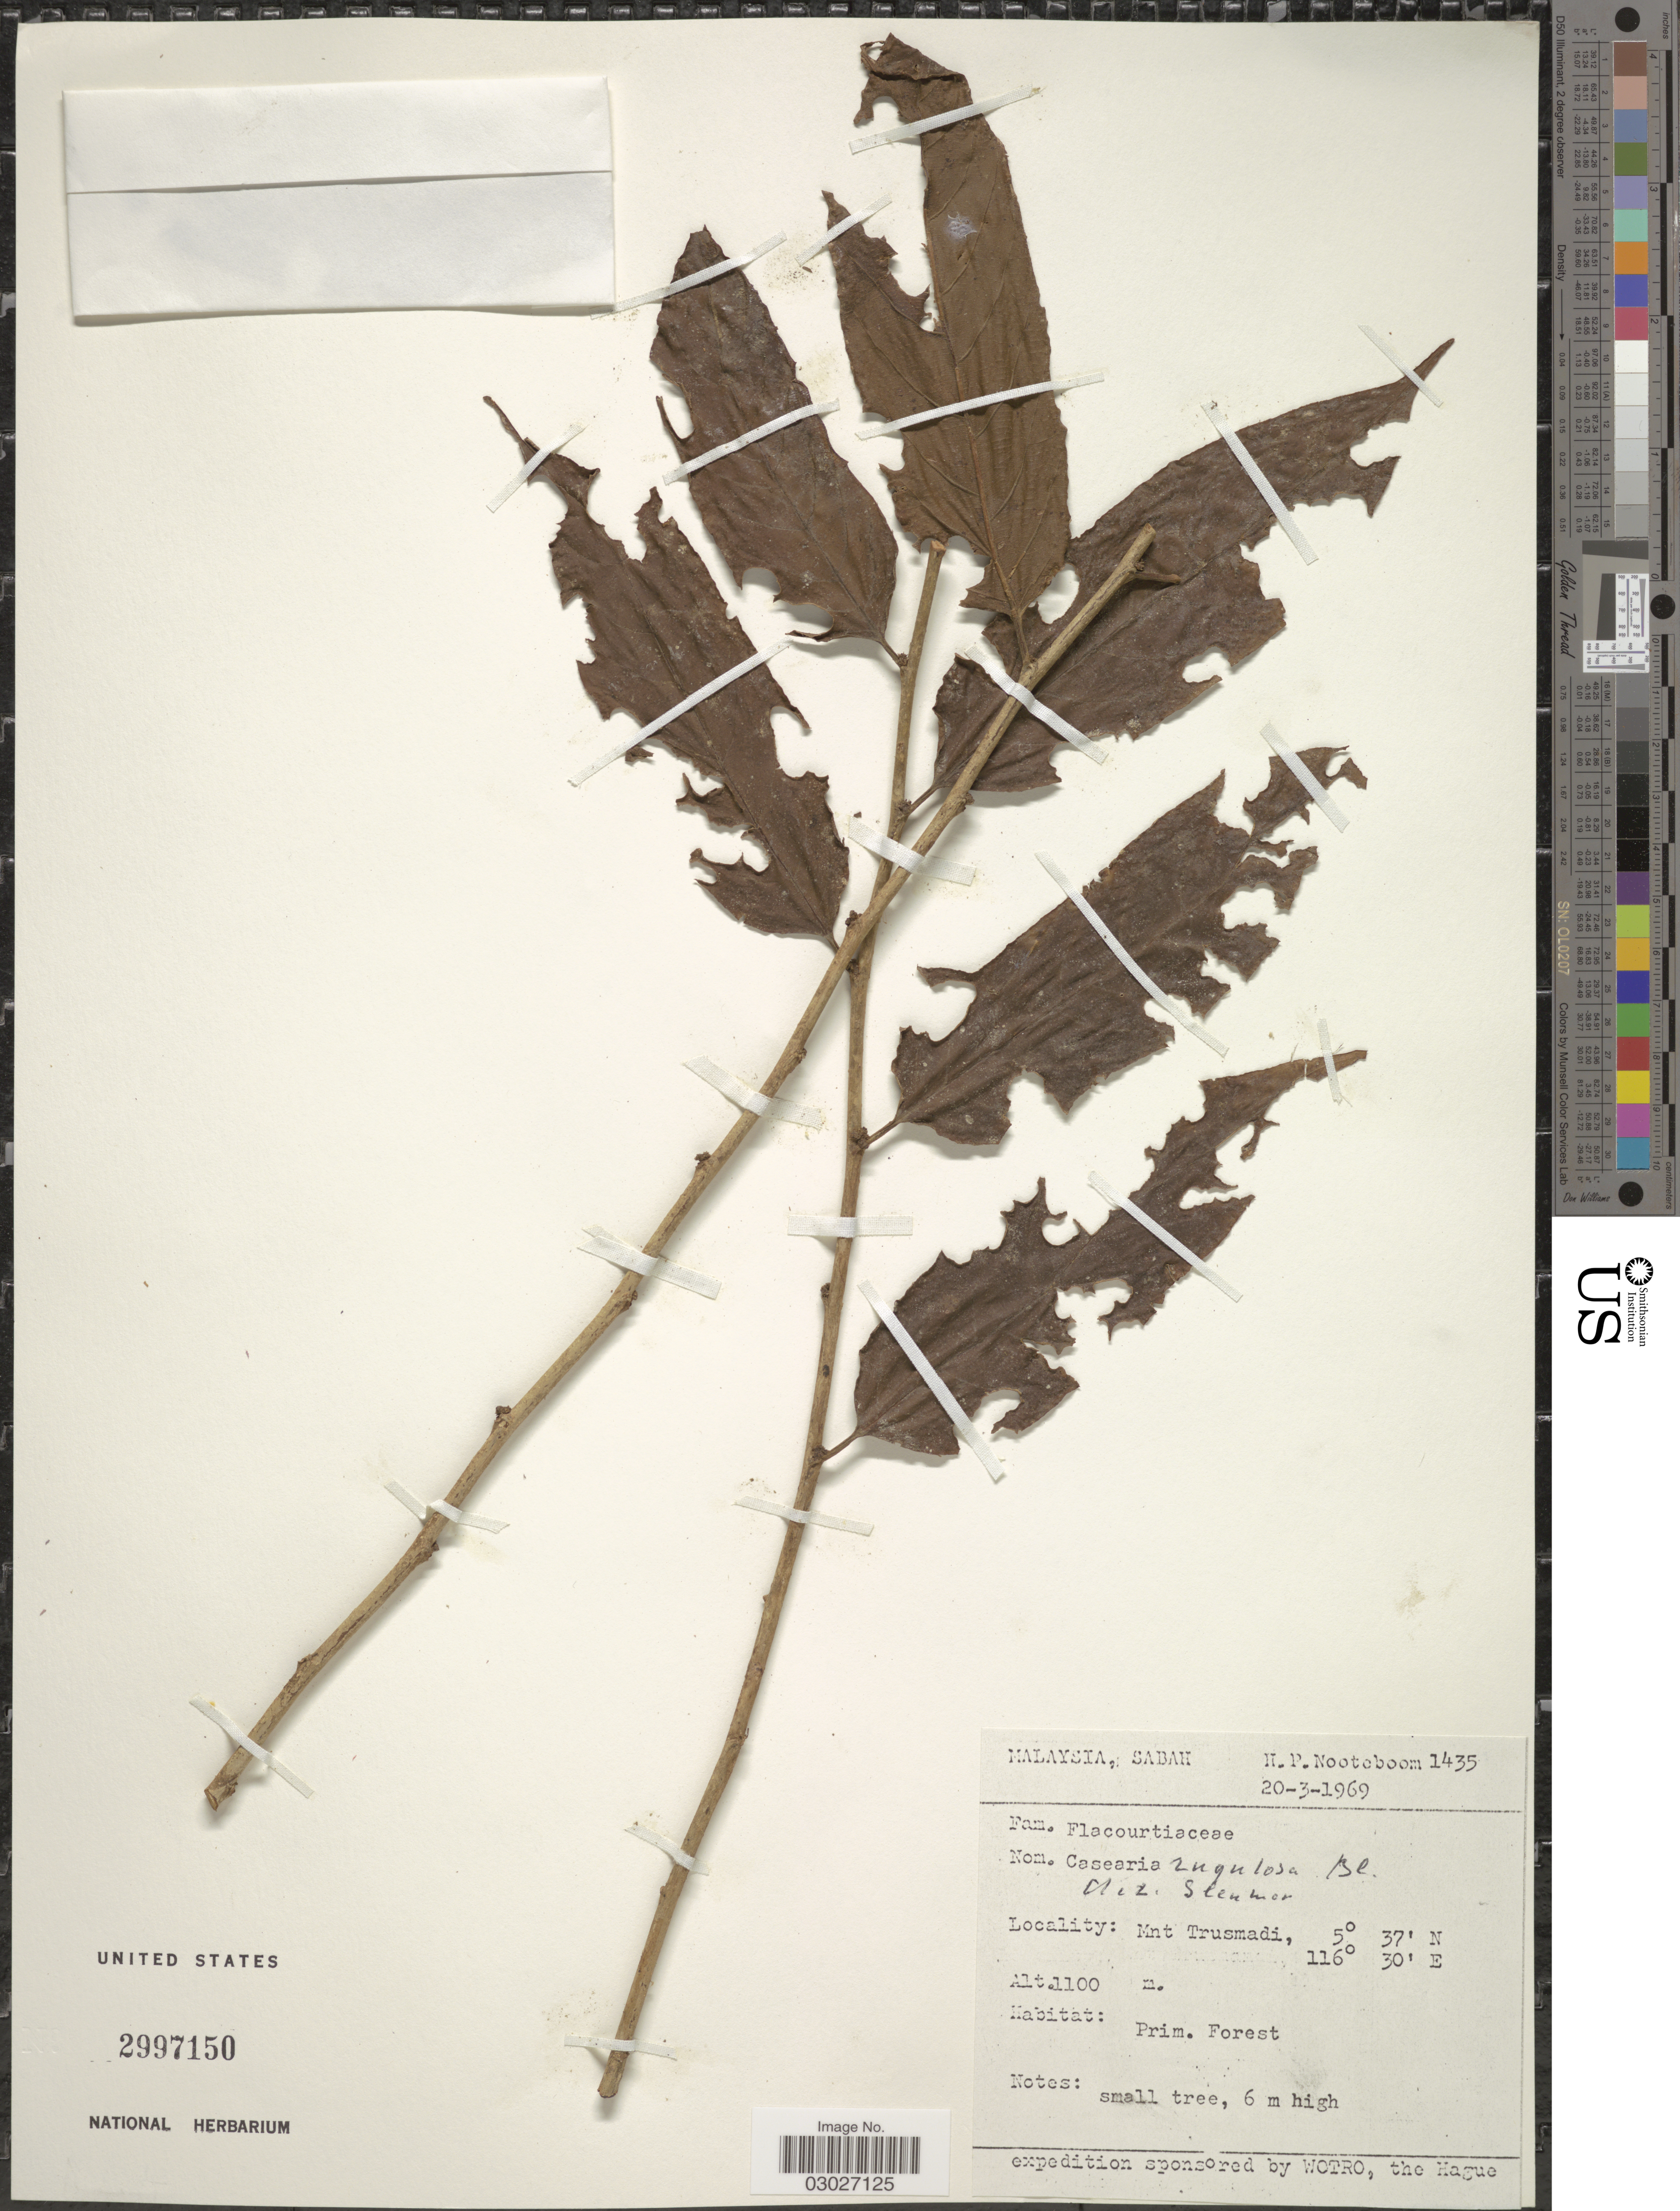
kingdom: Plantae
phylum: Tracheophyta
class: Magnoliopsida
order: Malpighiales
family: Salicaceae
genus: Casearia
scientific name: Casearia rugulosa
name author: Blume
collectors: H. P. Nooteboom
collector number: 1435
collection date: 1969-03-20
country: Malaysia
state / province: Sabah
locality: Mnt Trusmadi.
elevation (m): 1100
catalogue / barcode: US 2997150